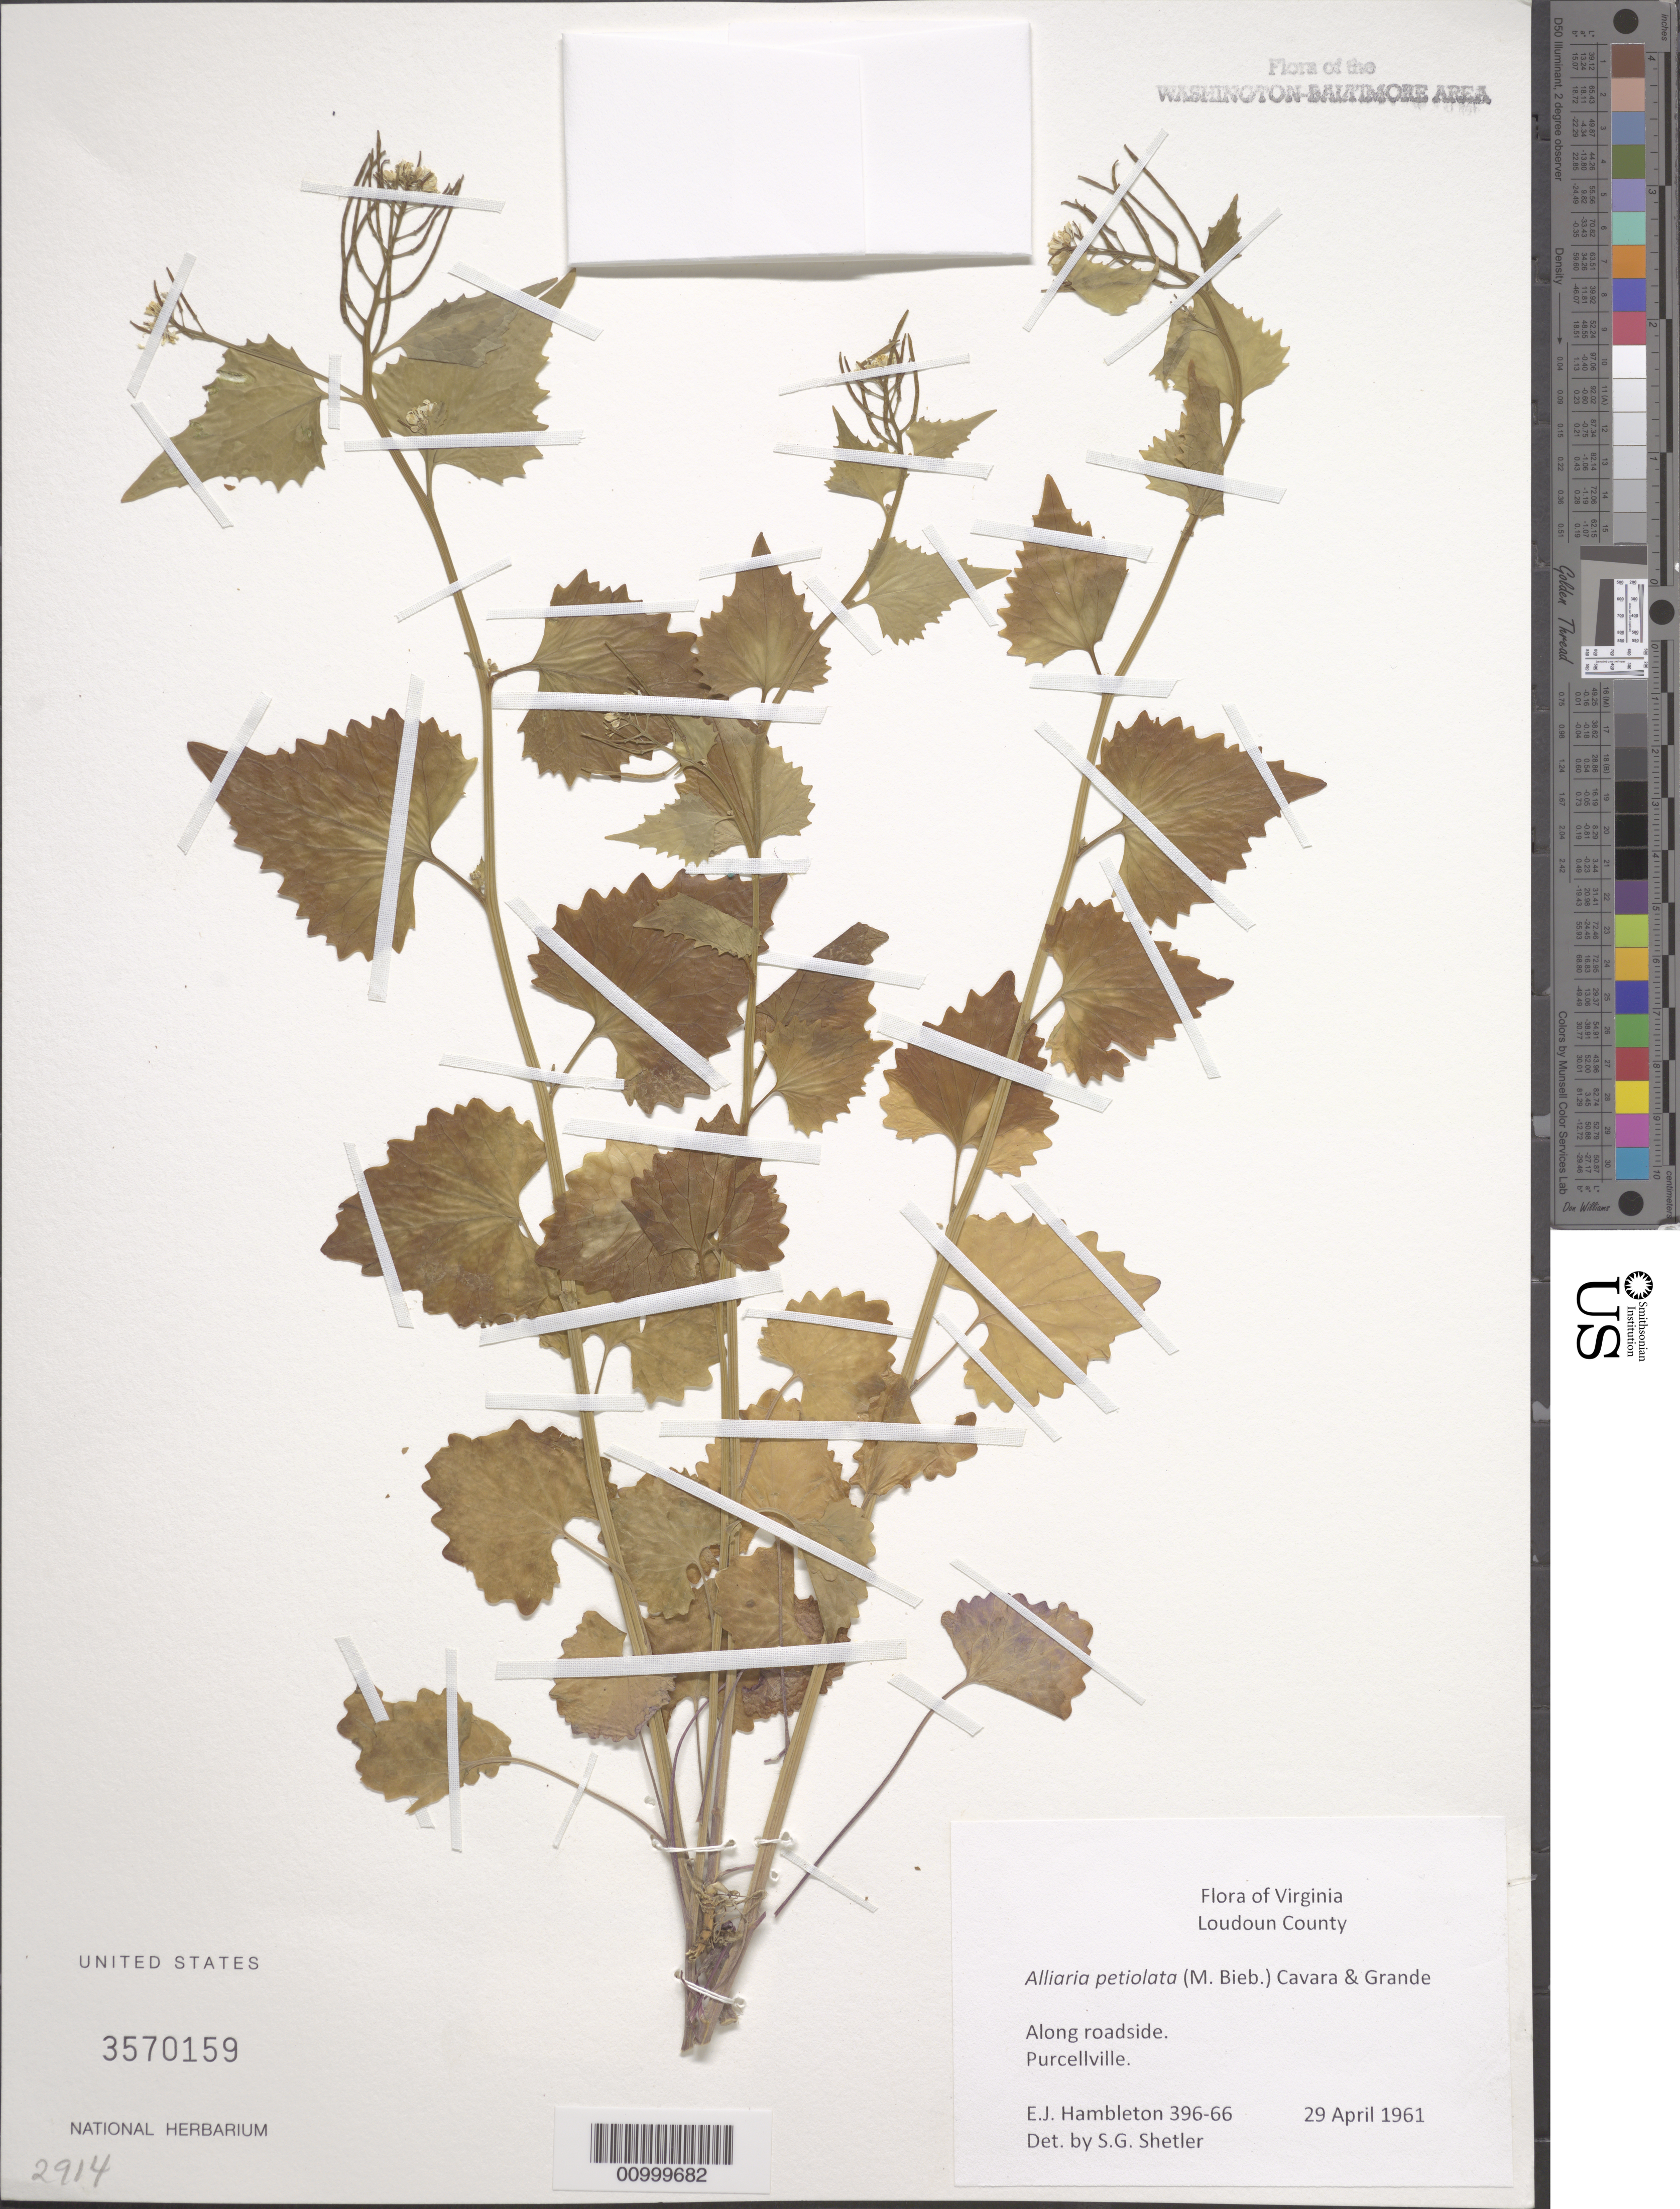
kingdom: Plantae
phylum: Tracheophyta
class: Magnoliopsida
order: Brassicales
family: Brassicaceae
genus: Alliaria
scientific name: Alliaria petiolata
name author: (M. Bieb.) Cavara & Grande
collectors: E. Hambleton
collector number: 396-66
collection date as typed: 29 Apr 1961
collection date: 1961-04-29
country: United States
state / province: Virginia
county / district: Loudoun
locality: Purcellville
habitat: along roadside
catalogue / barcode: US 3570159